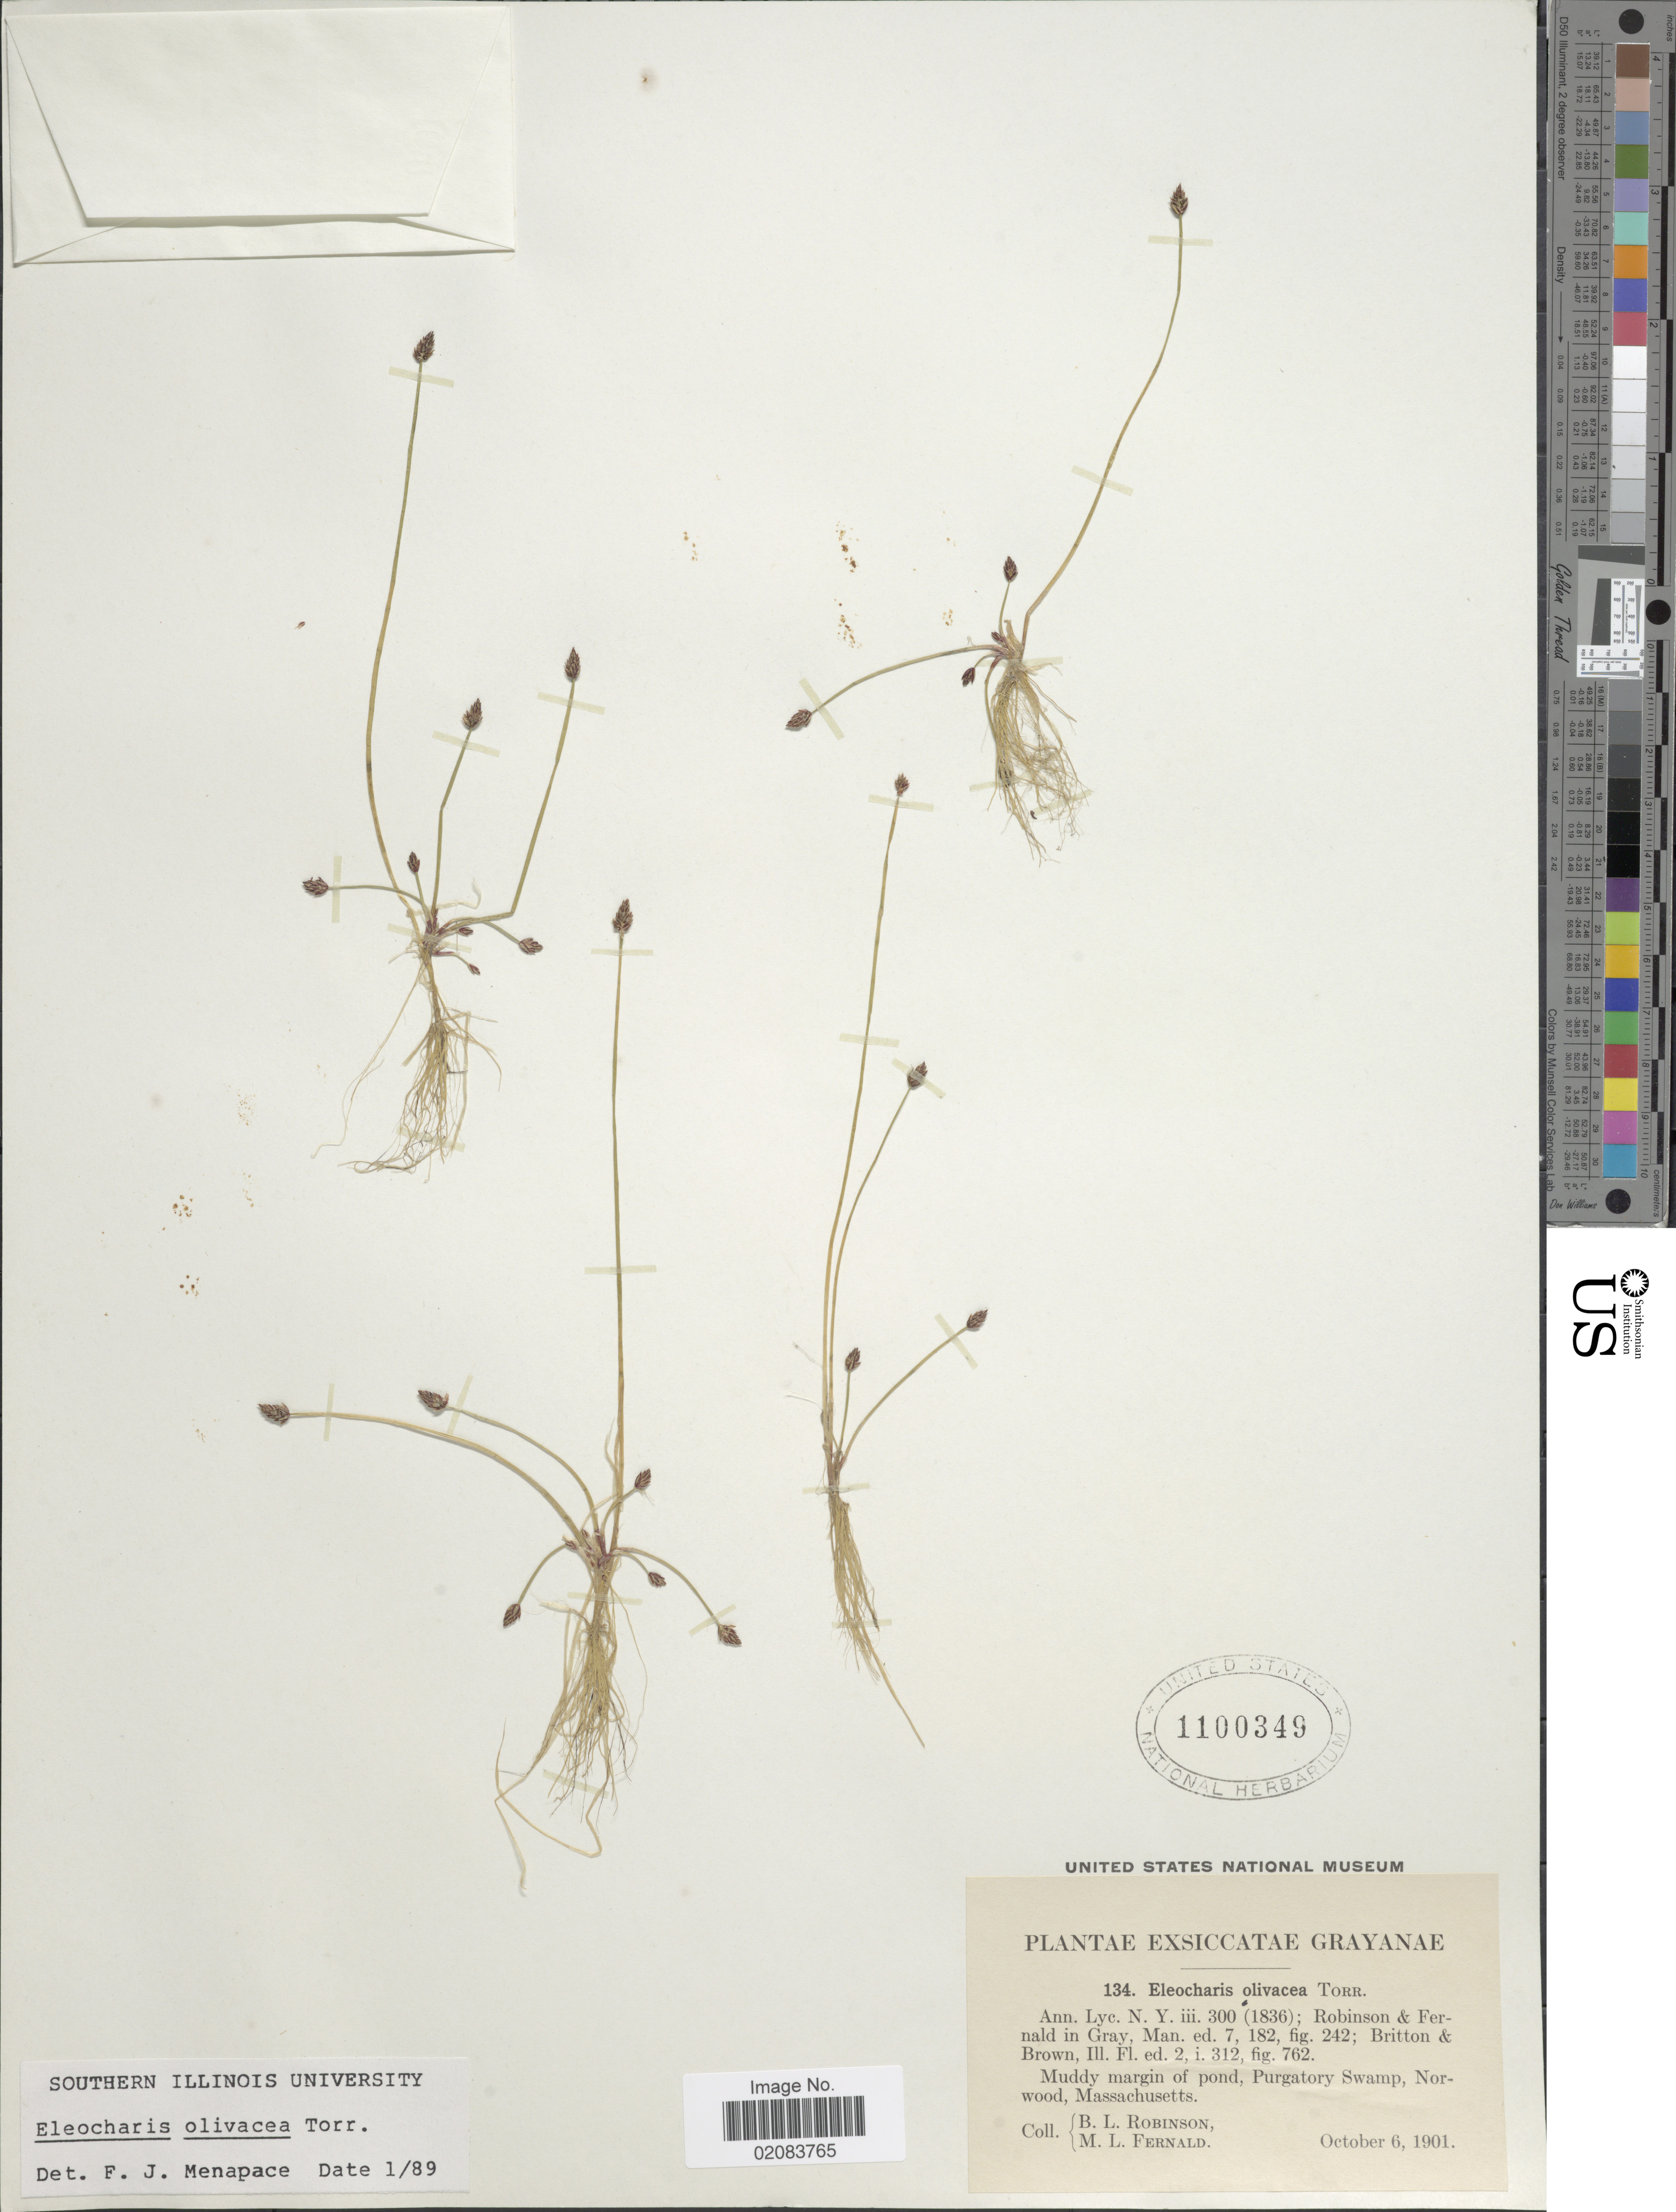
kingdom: Plantae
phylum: Tracheophyta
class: Liliopsida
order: Poales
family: Cyperaceae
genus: Eleocharis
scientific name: Eleocharis olivacea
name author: Torr.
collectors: B. L. Robinson & M. L. Fernald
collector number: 134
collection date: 1901-10-06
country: United States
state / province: Massachusetts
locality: Grayanane, muddy margin of pond, Purgatory Swamp, Norwood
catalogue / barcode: US 1100349